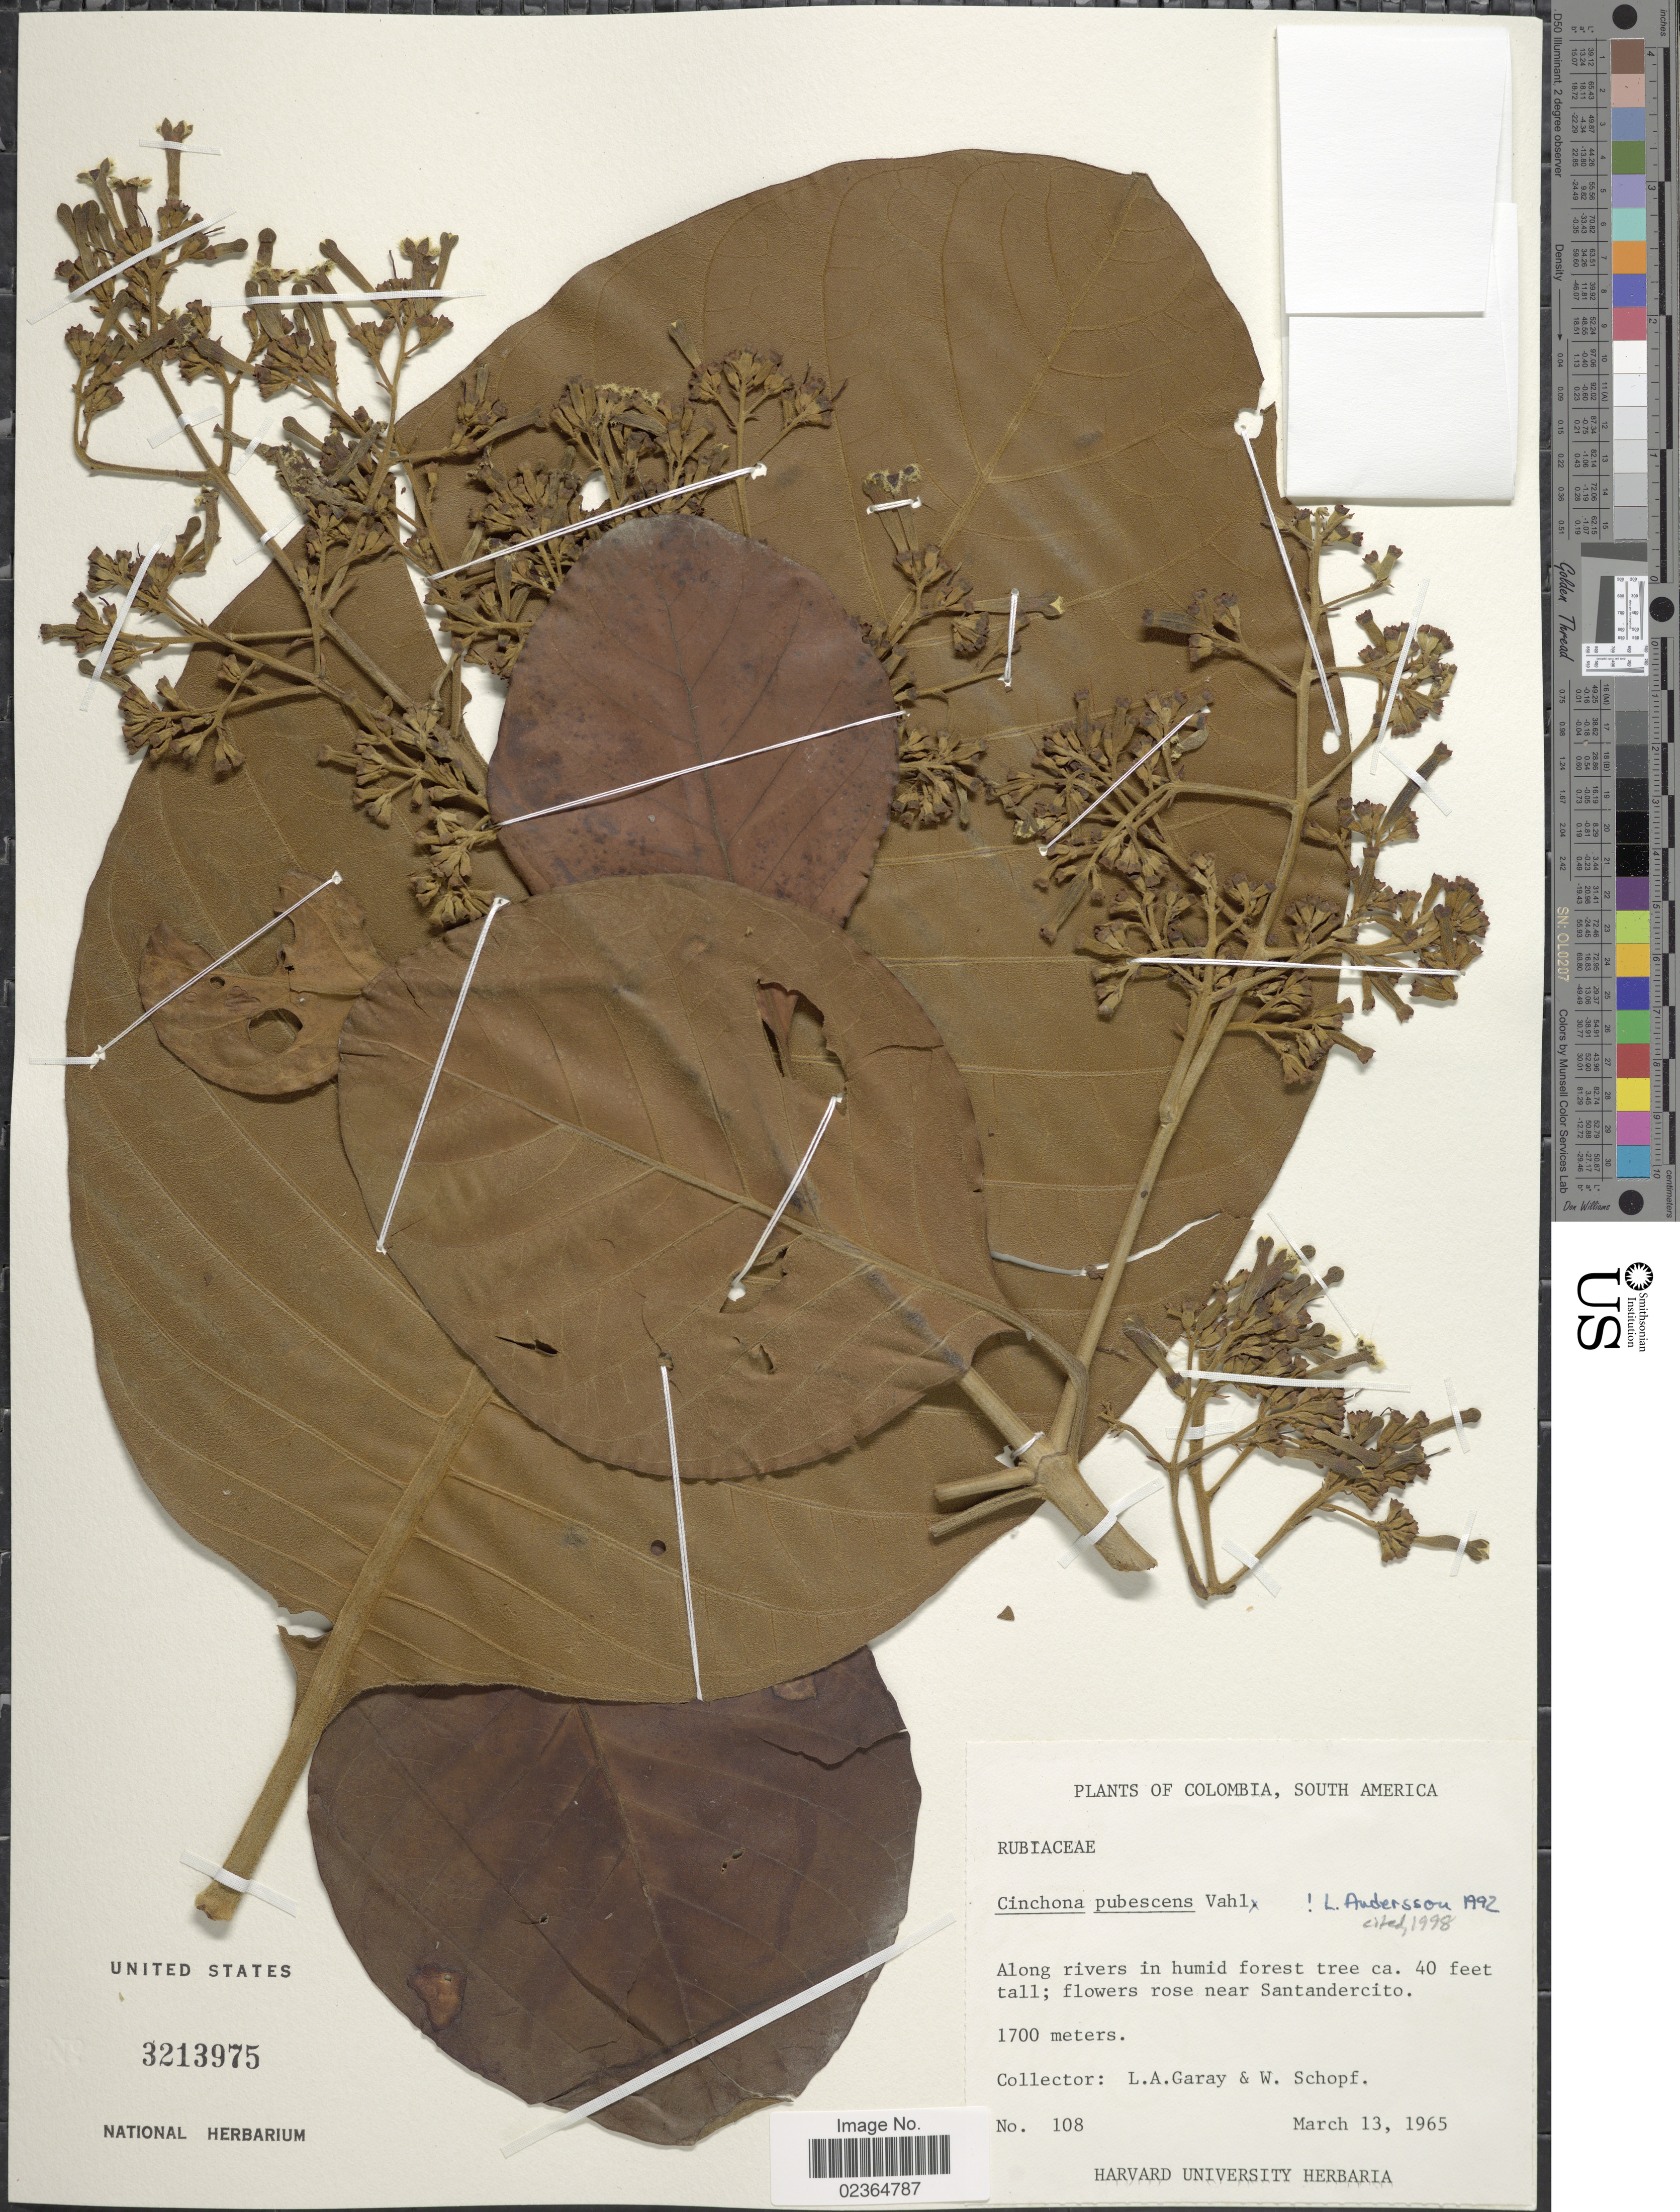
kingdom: Plantae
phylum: Tracheophyta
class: Magnoliopsida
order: Gentianales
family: Rubiaceae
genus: Cinchona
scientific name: Cinchona pubescens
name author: Vahl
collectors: L. Garay & W. Schopf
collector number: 108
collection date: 1965-03-13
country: Colombia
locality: Near Santandercito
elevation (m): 1700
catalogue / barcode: US 3213975